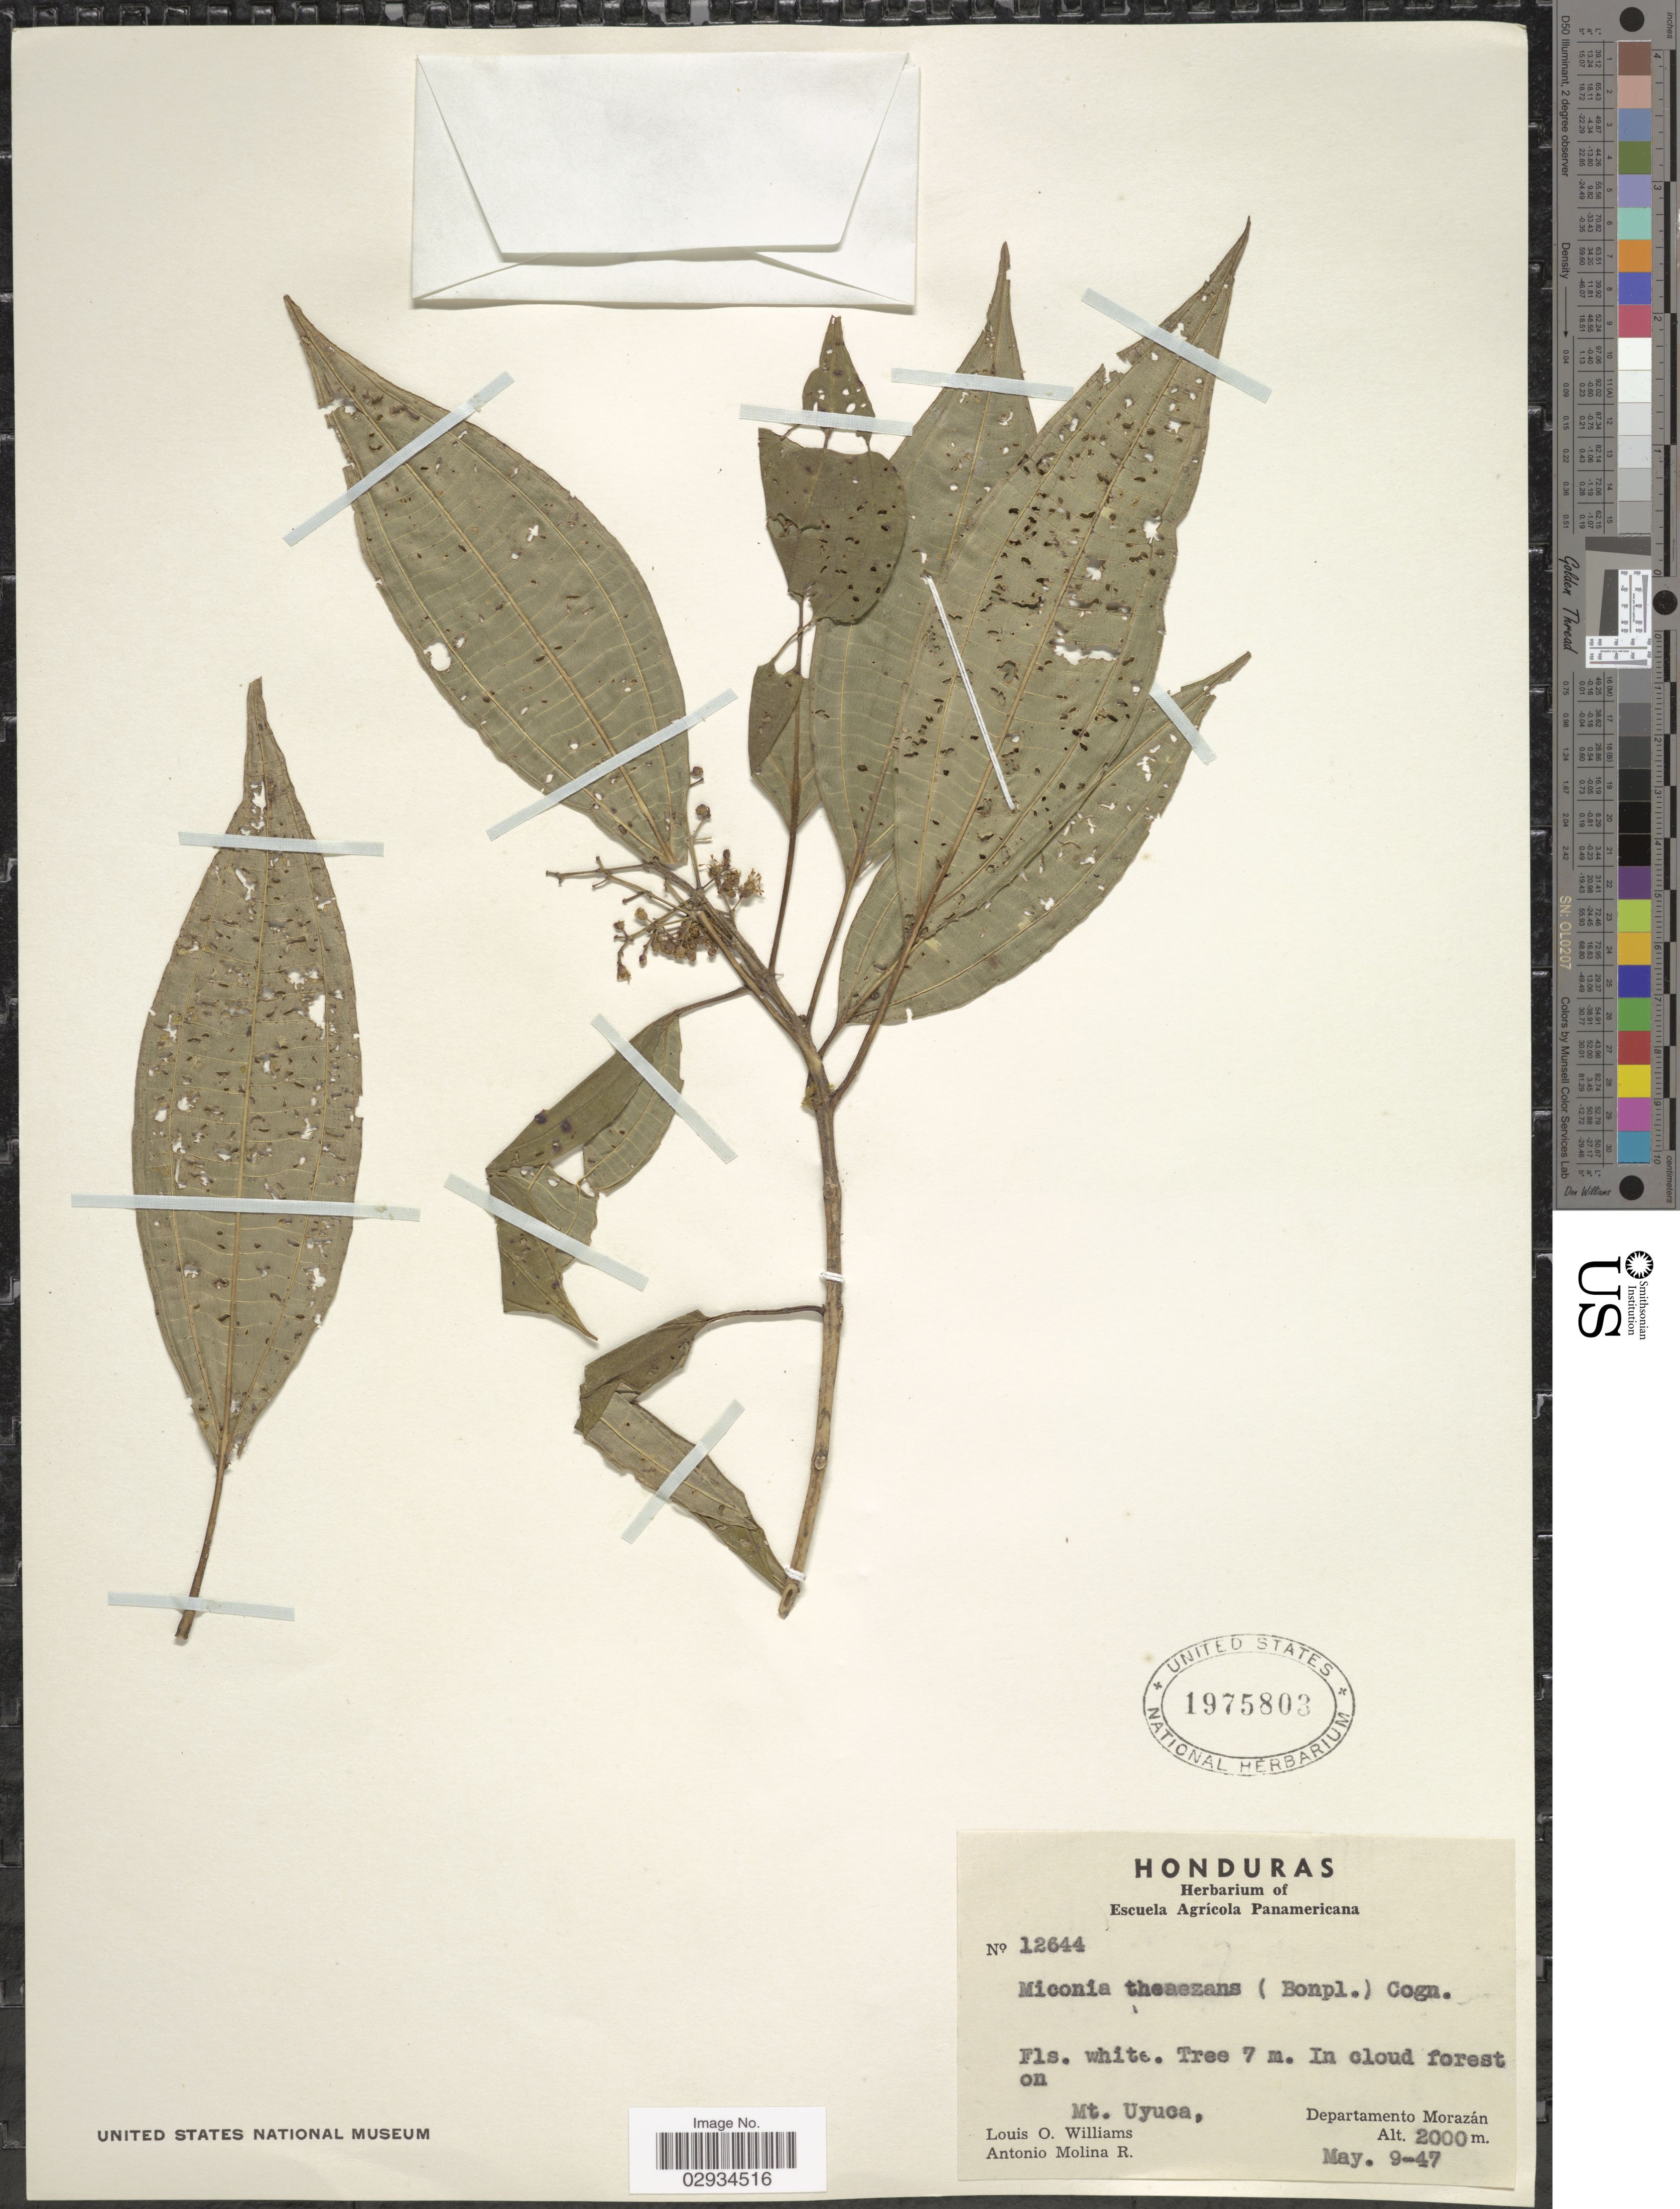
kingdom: Plantae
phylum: Tracheophyta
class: Magnoliopsida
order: Myrtales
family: Melastomataceae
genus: Miconia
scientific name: Miconia theizans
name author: (Bonpl.) Cogn.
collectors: L. O. Williams & A. Molina R.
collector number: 12644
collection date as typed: Transcribed d/m/y: 9/5/47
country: Honduras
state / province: Fco. Morazán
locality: Mt. Uyuca, Departamento Morazán.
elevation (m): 2000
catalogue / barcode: US 1975803